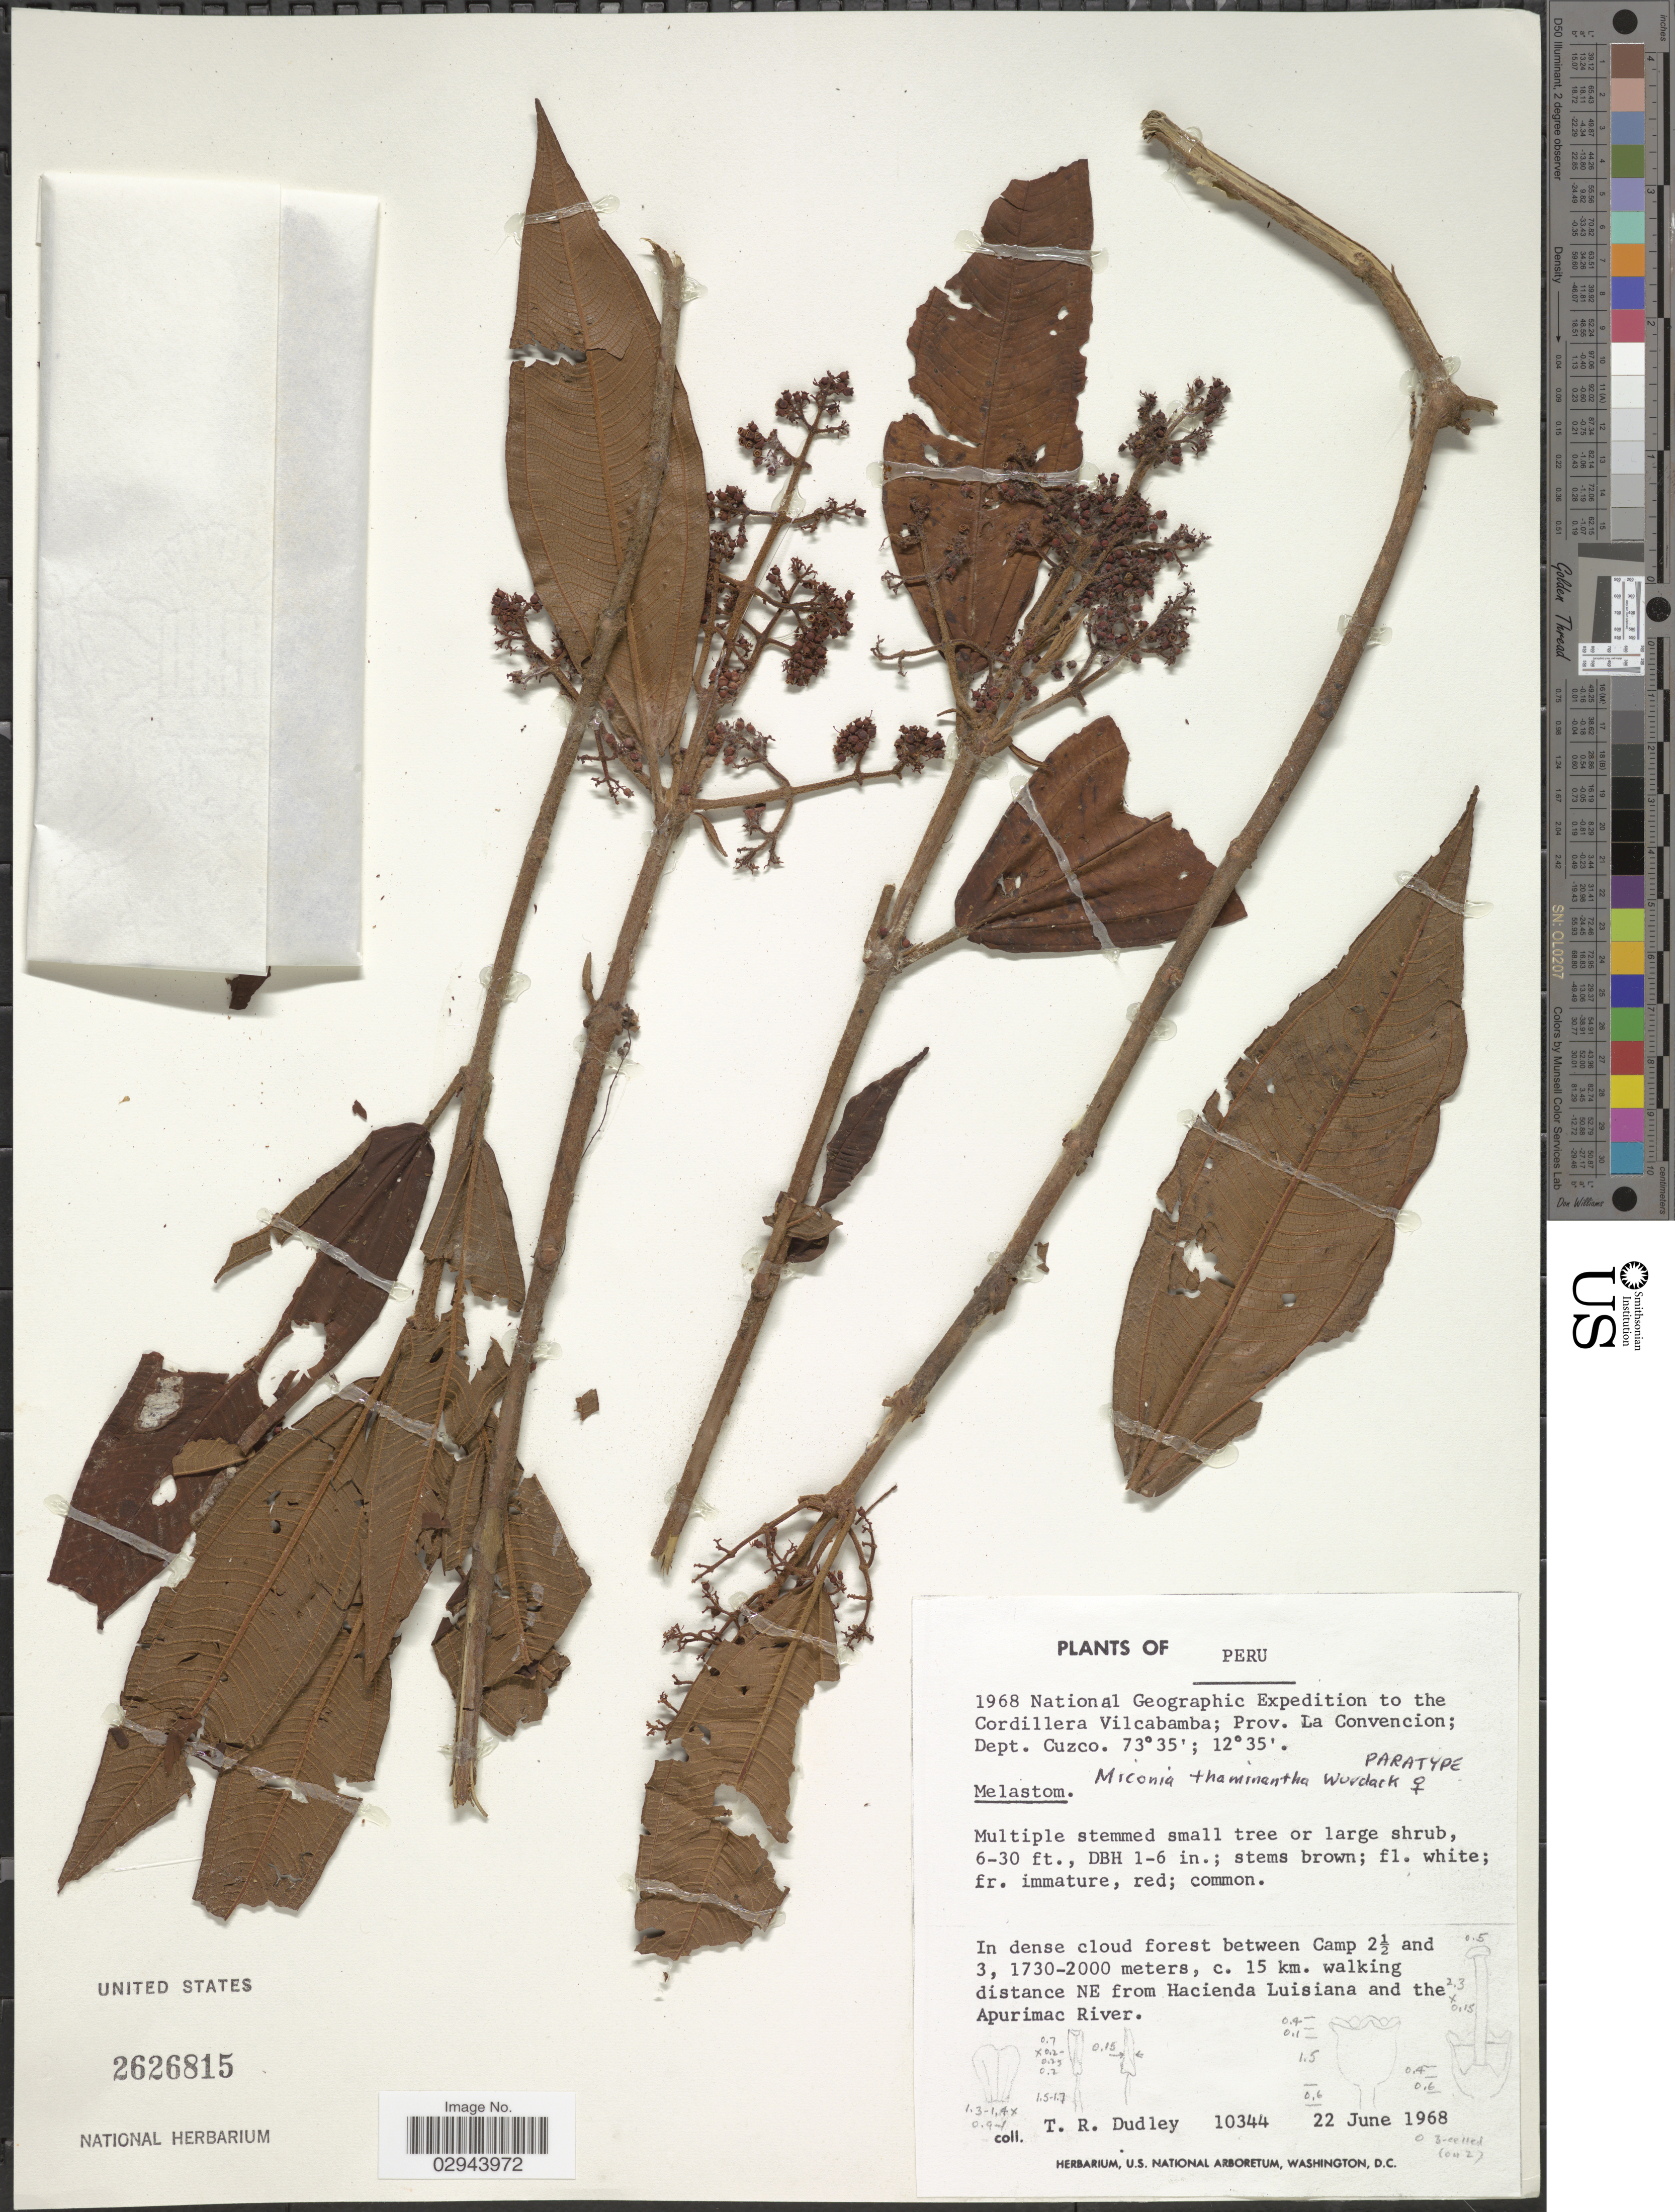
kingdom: Plantae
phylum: Tracheophyta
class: Magnoliopsida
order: Myrtales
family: Melastomataceae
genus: Miconia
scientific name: Miconia thaminantha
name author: Wurdack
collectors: T. R. Dudley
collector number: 10344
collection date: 1968-06-22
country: Peru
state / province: Cusco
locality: Cordillera Vilcabamba, Prov. La Convencion, Dept. Cuzco, In dense cloud forest between Camp 2 1/2 and 3, c. 15 km. walking distance NE from the Hacienda Luisiana and The Apurimac River.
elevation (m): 1730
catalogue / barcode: US 2626815